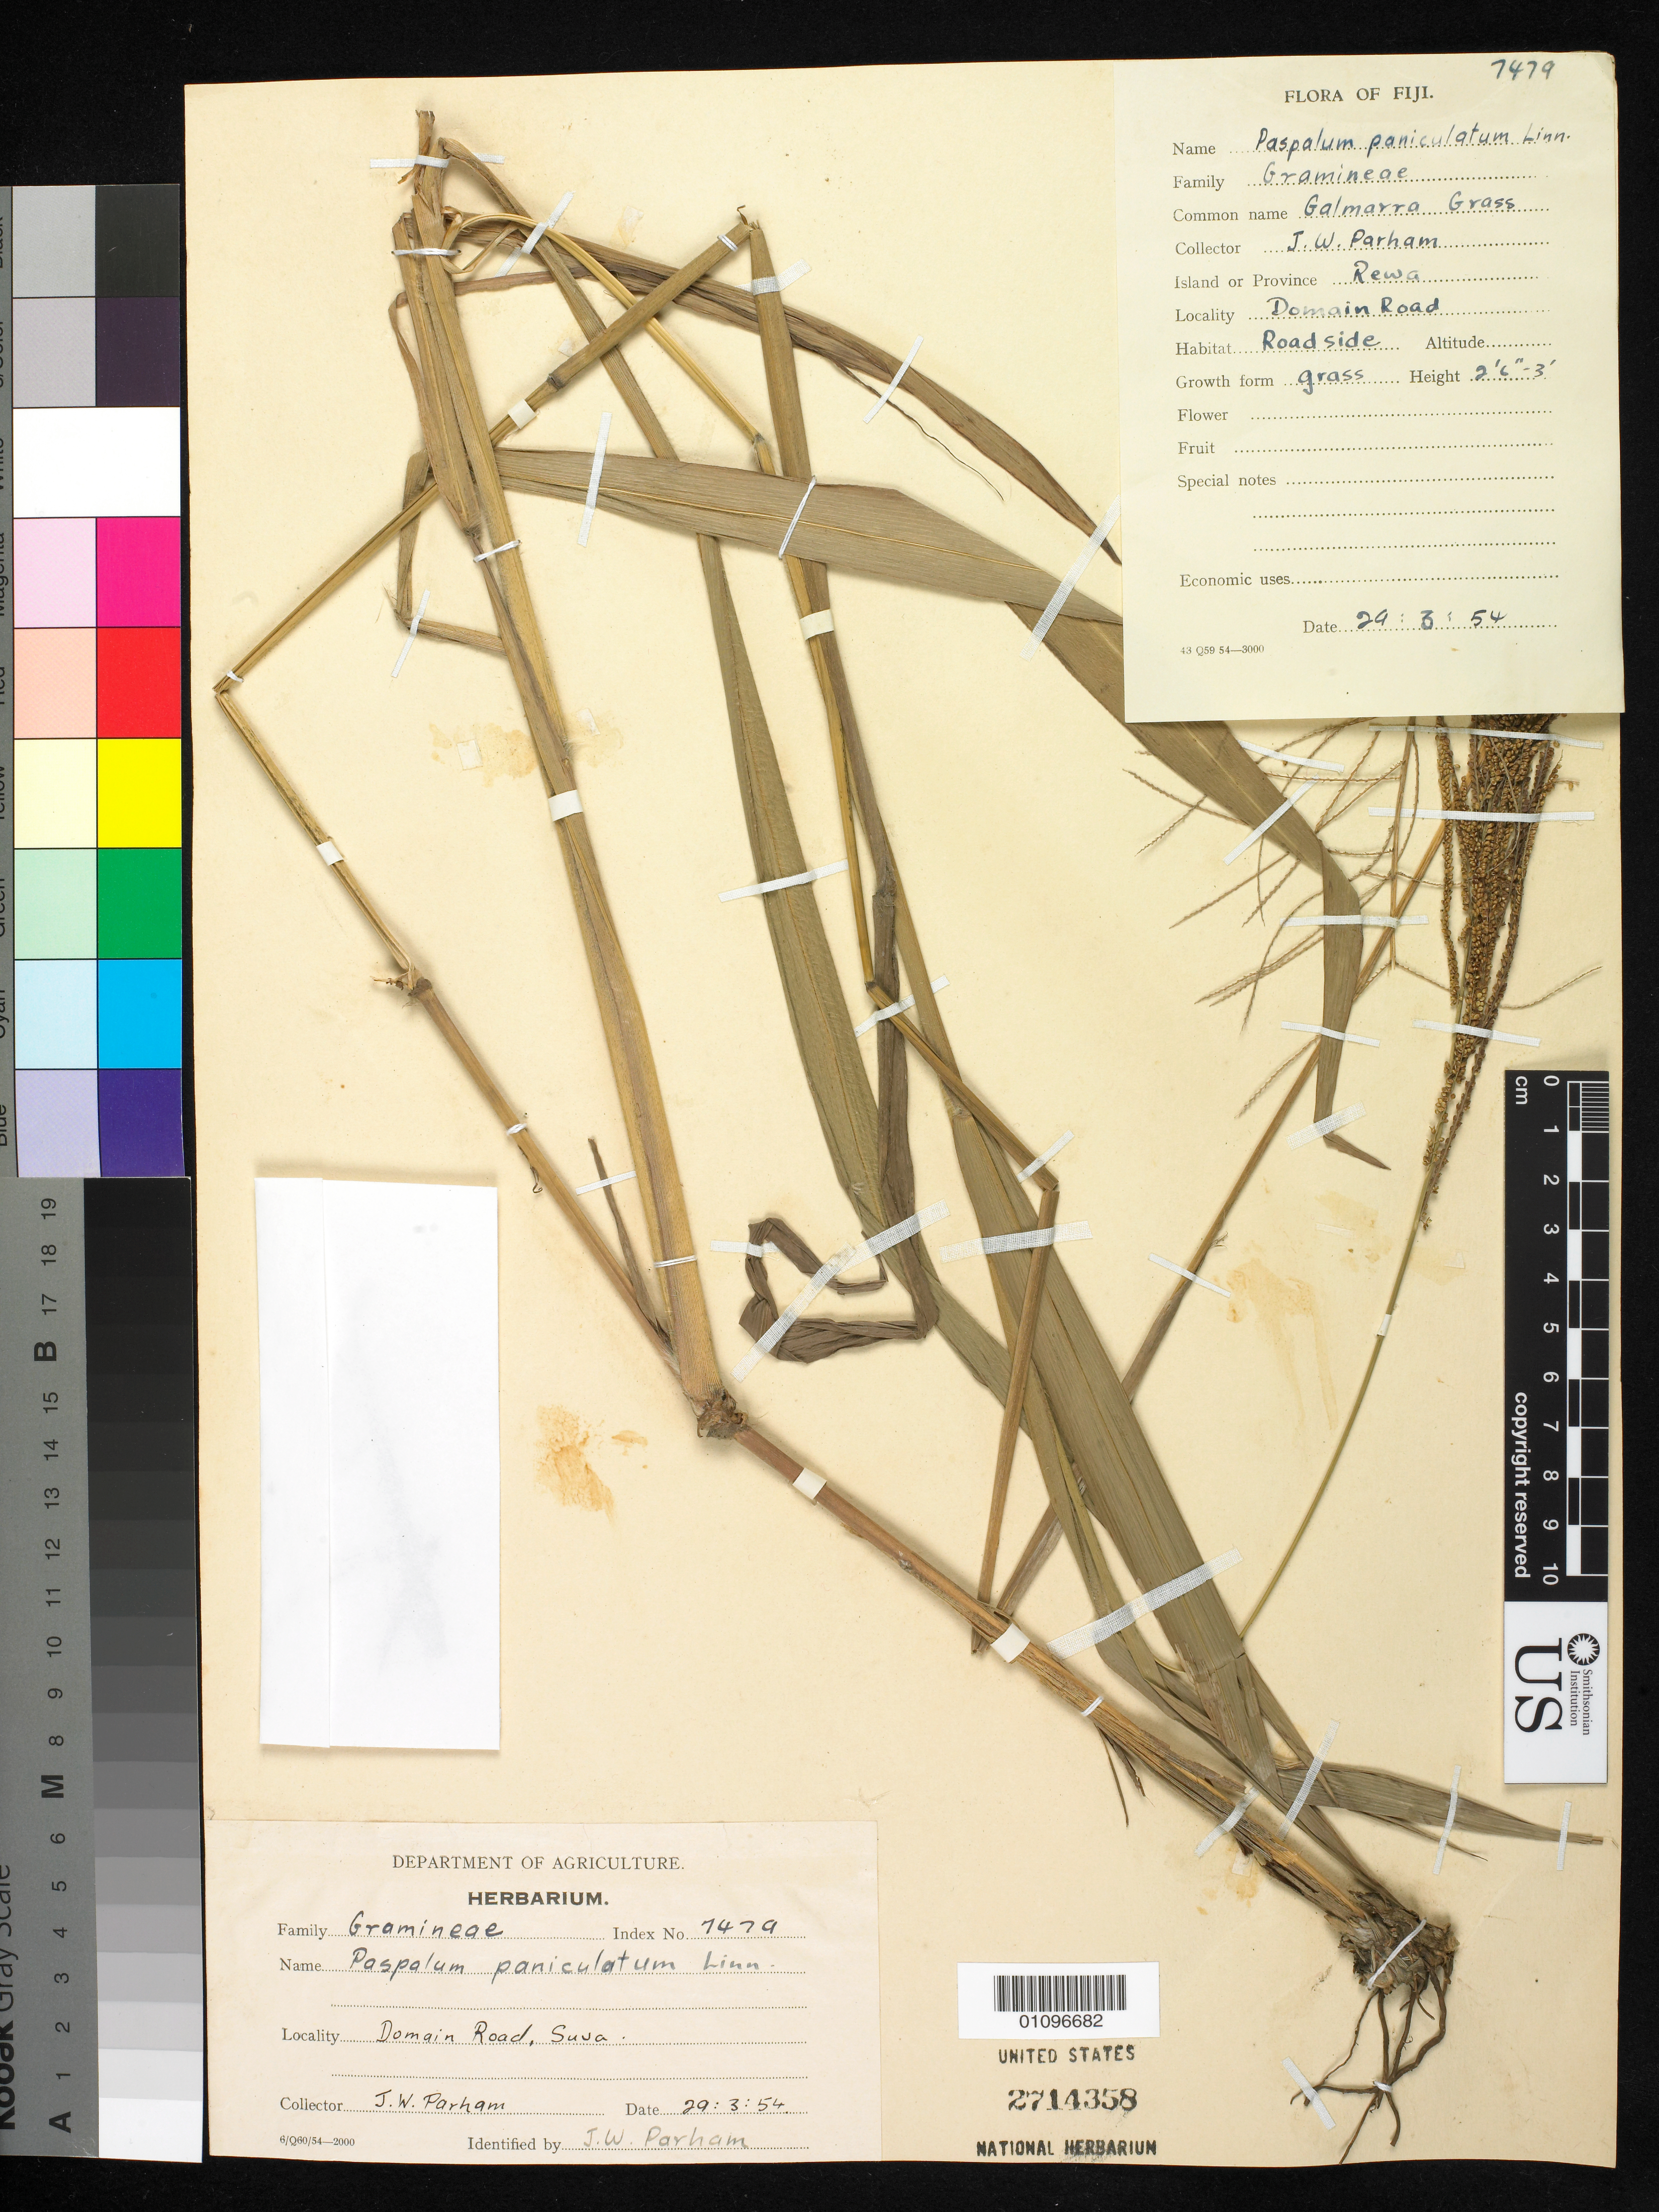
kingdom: Plantae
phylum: Tracheophyta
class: Liliopsida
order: Poales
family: Poaceae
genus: Paspalum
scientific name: Paspalum paniculatum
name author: L.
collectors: J. Parham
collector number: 7479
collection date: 1954-03-29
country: Fiji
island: Rewa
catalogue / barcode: US 2714358